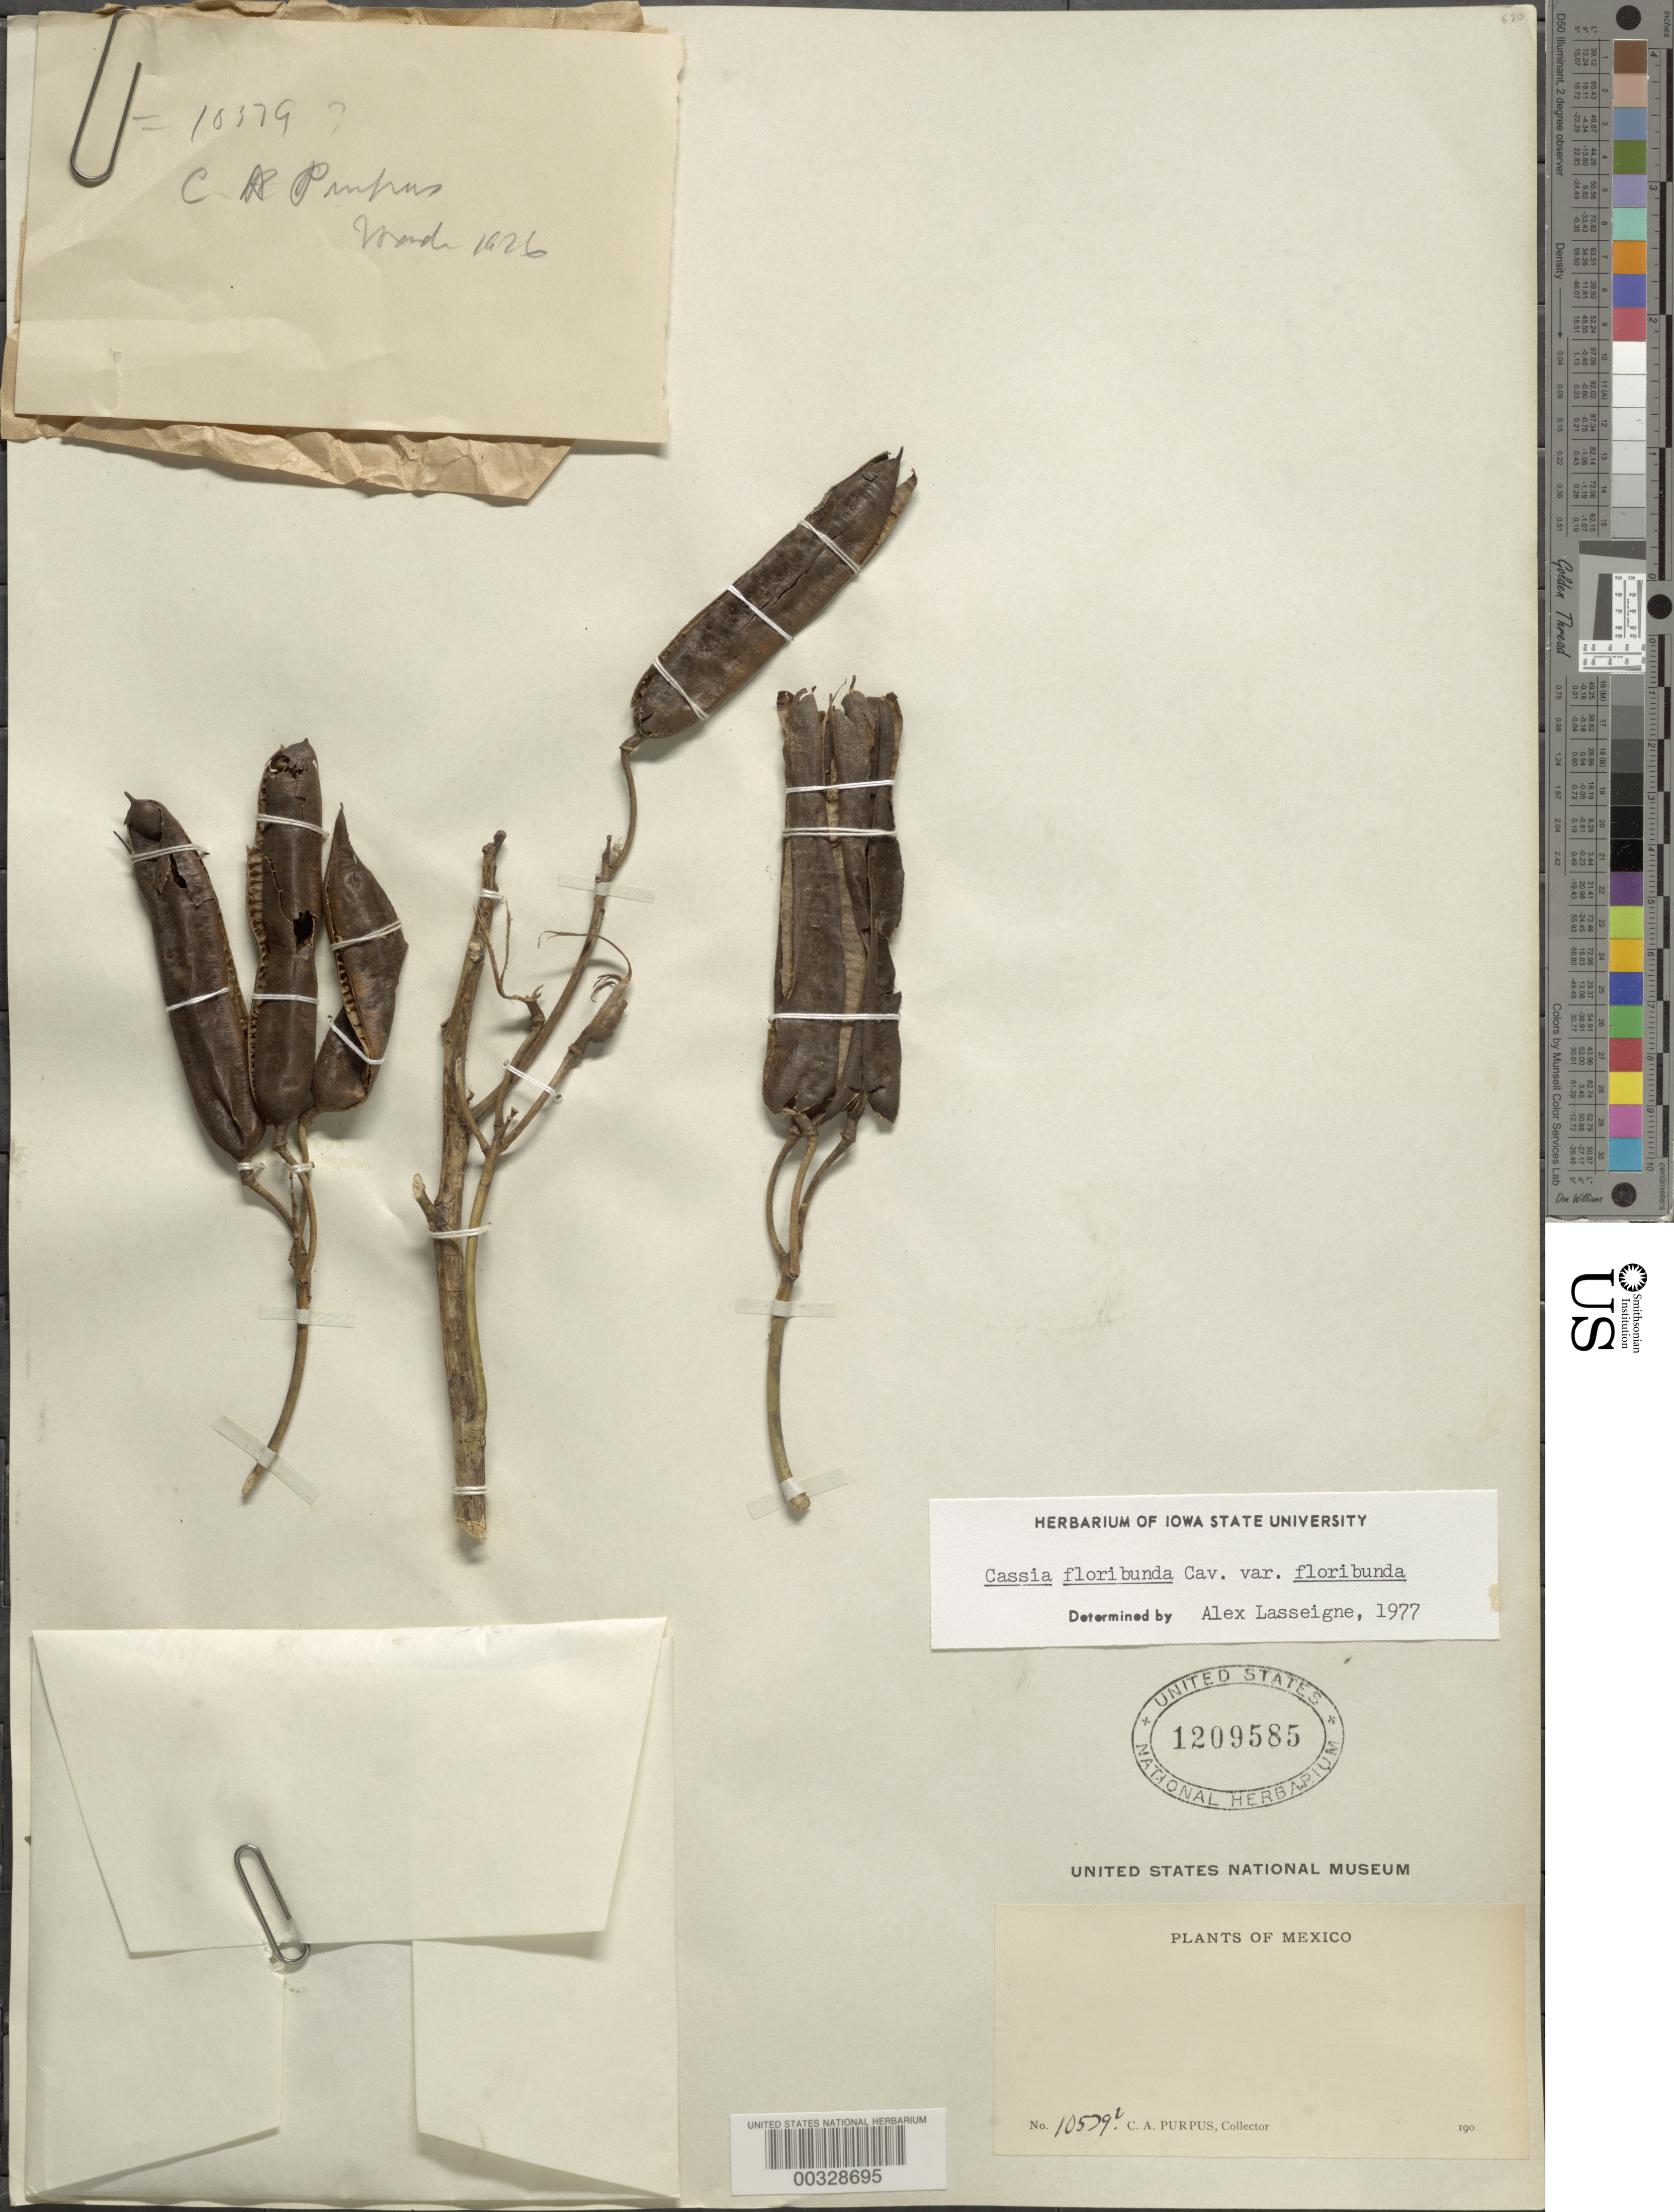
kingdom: Plantae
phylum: Tracheophyta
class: Magnoliopsida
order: Fabales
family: Fabaceae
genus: Senna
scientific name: Senna x floribunda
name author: (Cav.) H.S. Irwin & Barneby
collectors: C. A. Purpus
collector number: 10579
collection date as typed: Mar 1926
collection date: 1926-03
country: Mexico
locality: E of Monserrat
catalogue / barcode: US 1209585